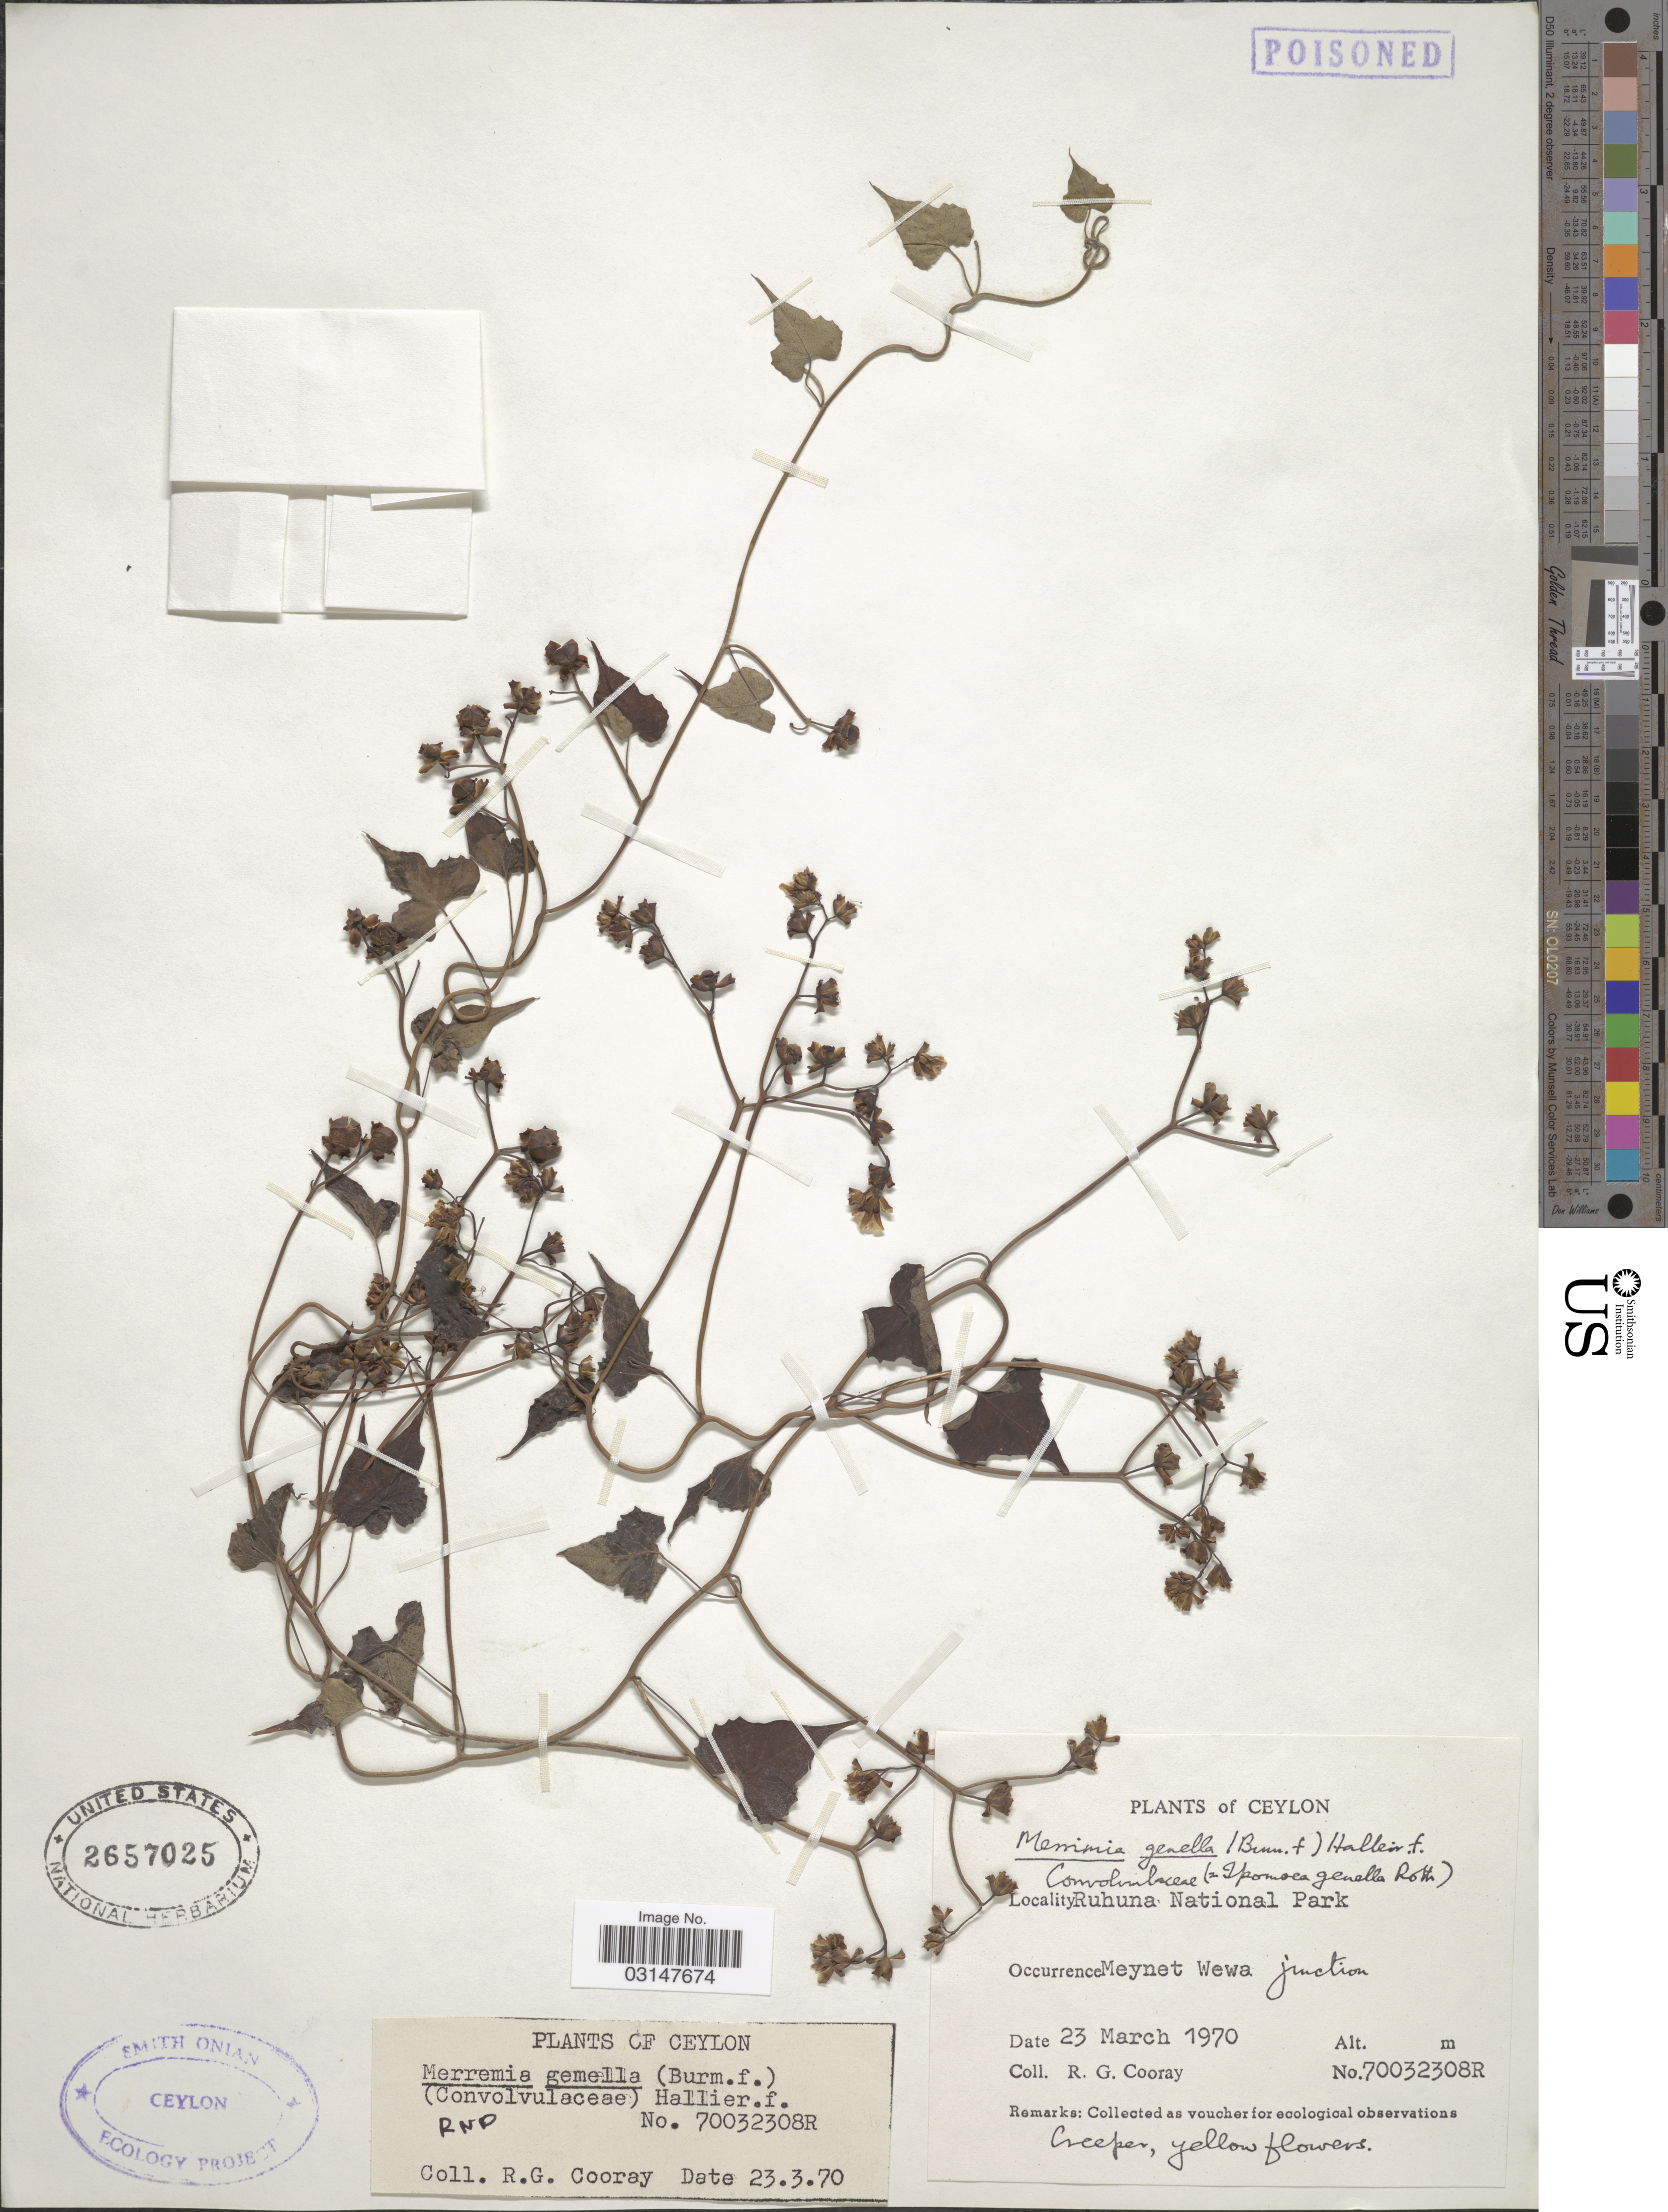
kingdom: Plantae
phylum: Tracheophyta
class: Magnoliopsida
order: Solanales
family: Convolvulaceae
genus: Merremia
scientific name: Merremia gemella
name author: (Burm. f.) Hallier f.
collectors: R. Cooray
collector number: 70032308R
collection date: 1970-03-23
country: Sri Lanka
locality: Ceylon, Ruhuna National Park, Meynet Wewa junction.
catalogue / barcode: US 2657025